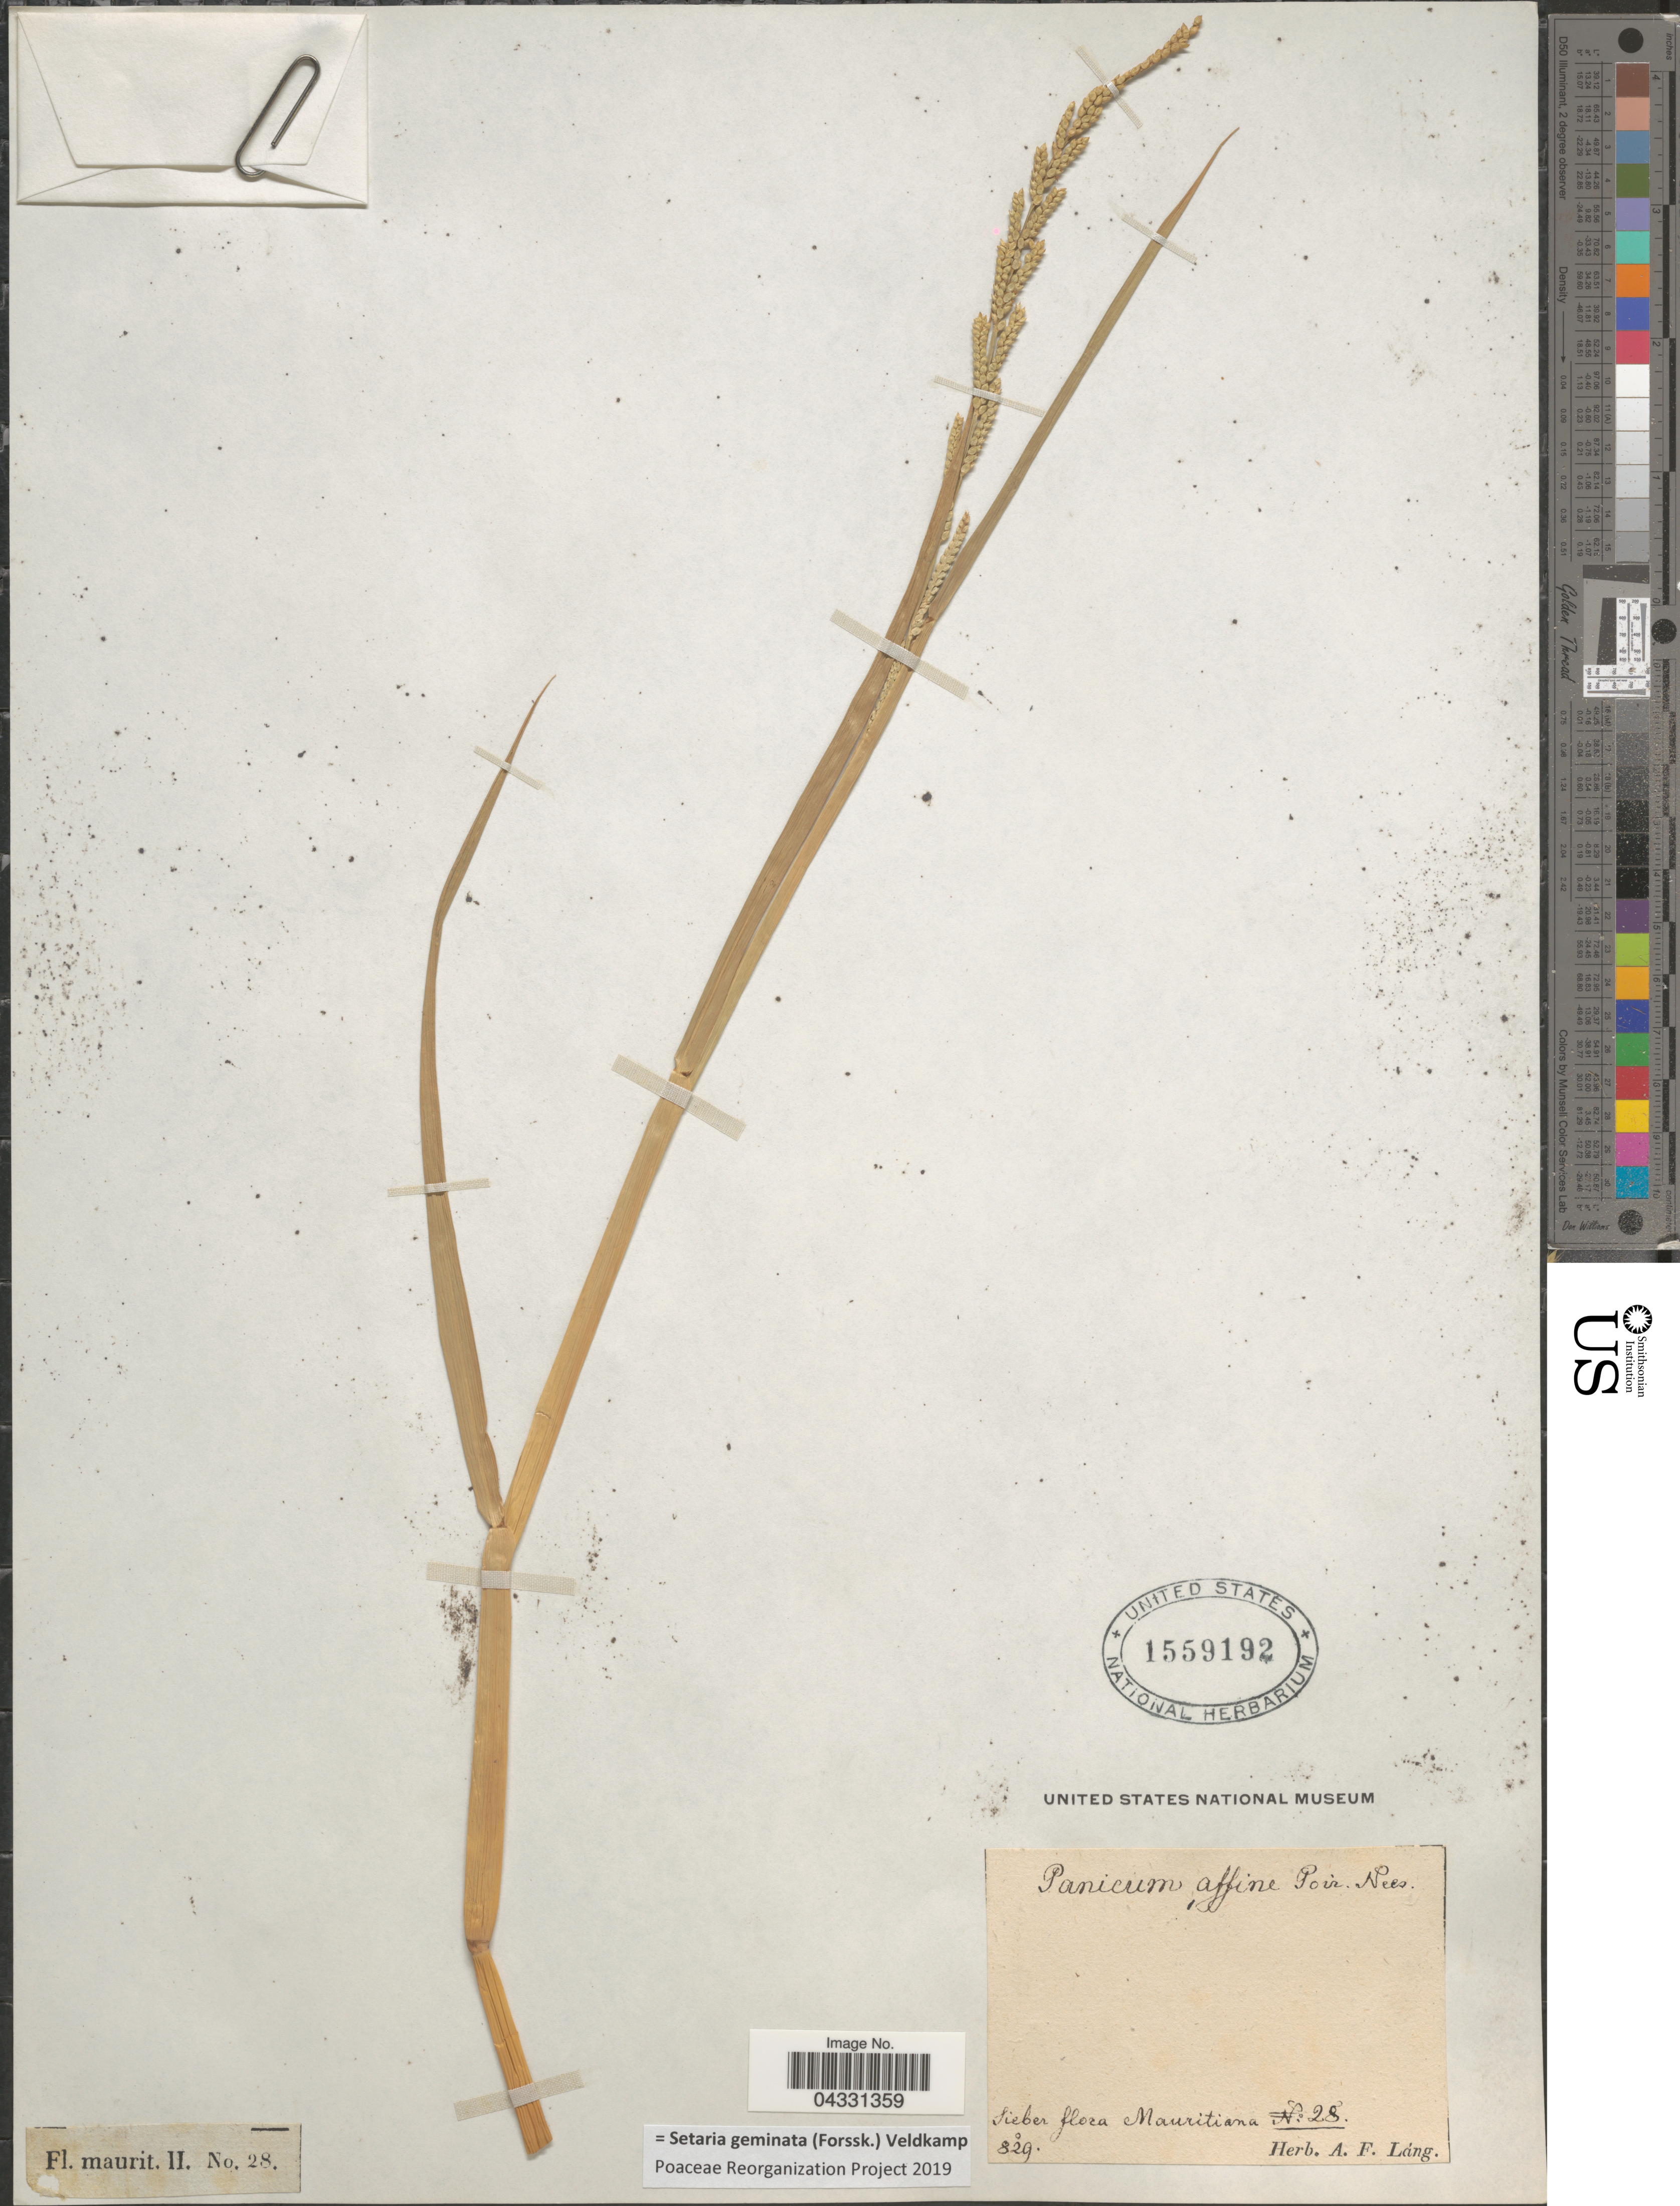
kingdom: Plantae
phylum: Tracheophyta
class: Liliopsida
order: Poales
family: Poaceae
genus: Setaria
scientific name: Setaria geminata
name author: (Forssk.) Veldkamp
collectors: -- Sieber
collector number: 28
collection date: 1829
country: Mauritius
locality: Mauritiana.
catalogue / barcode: US 1559192